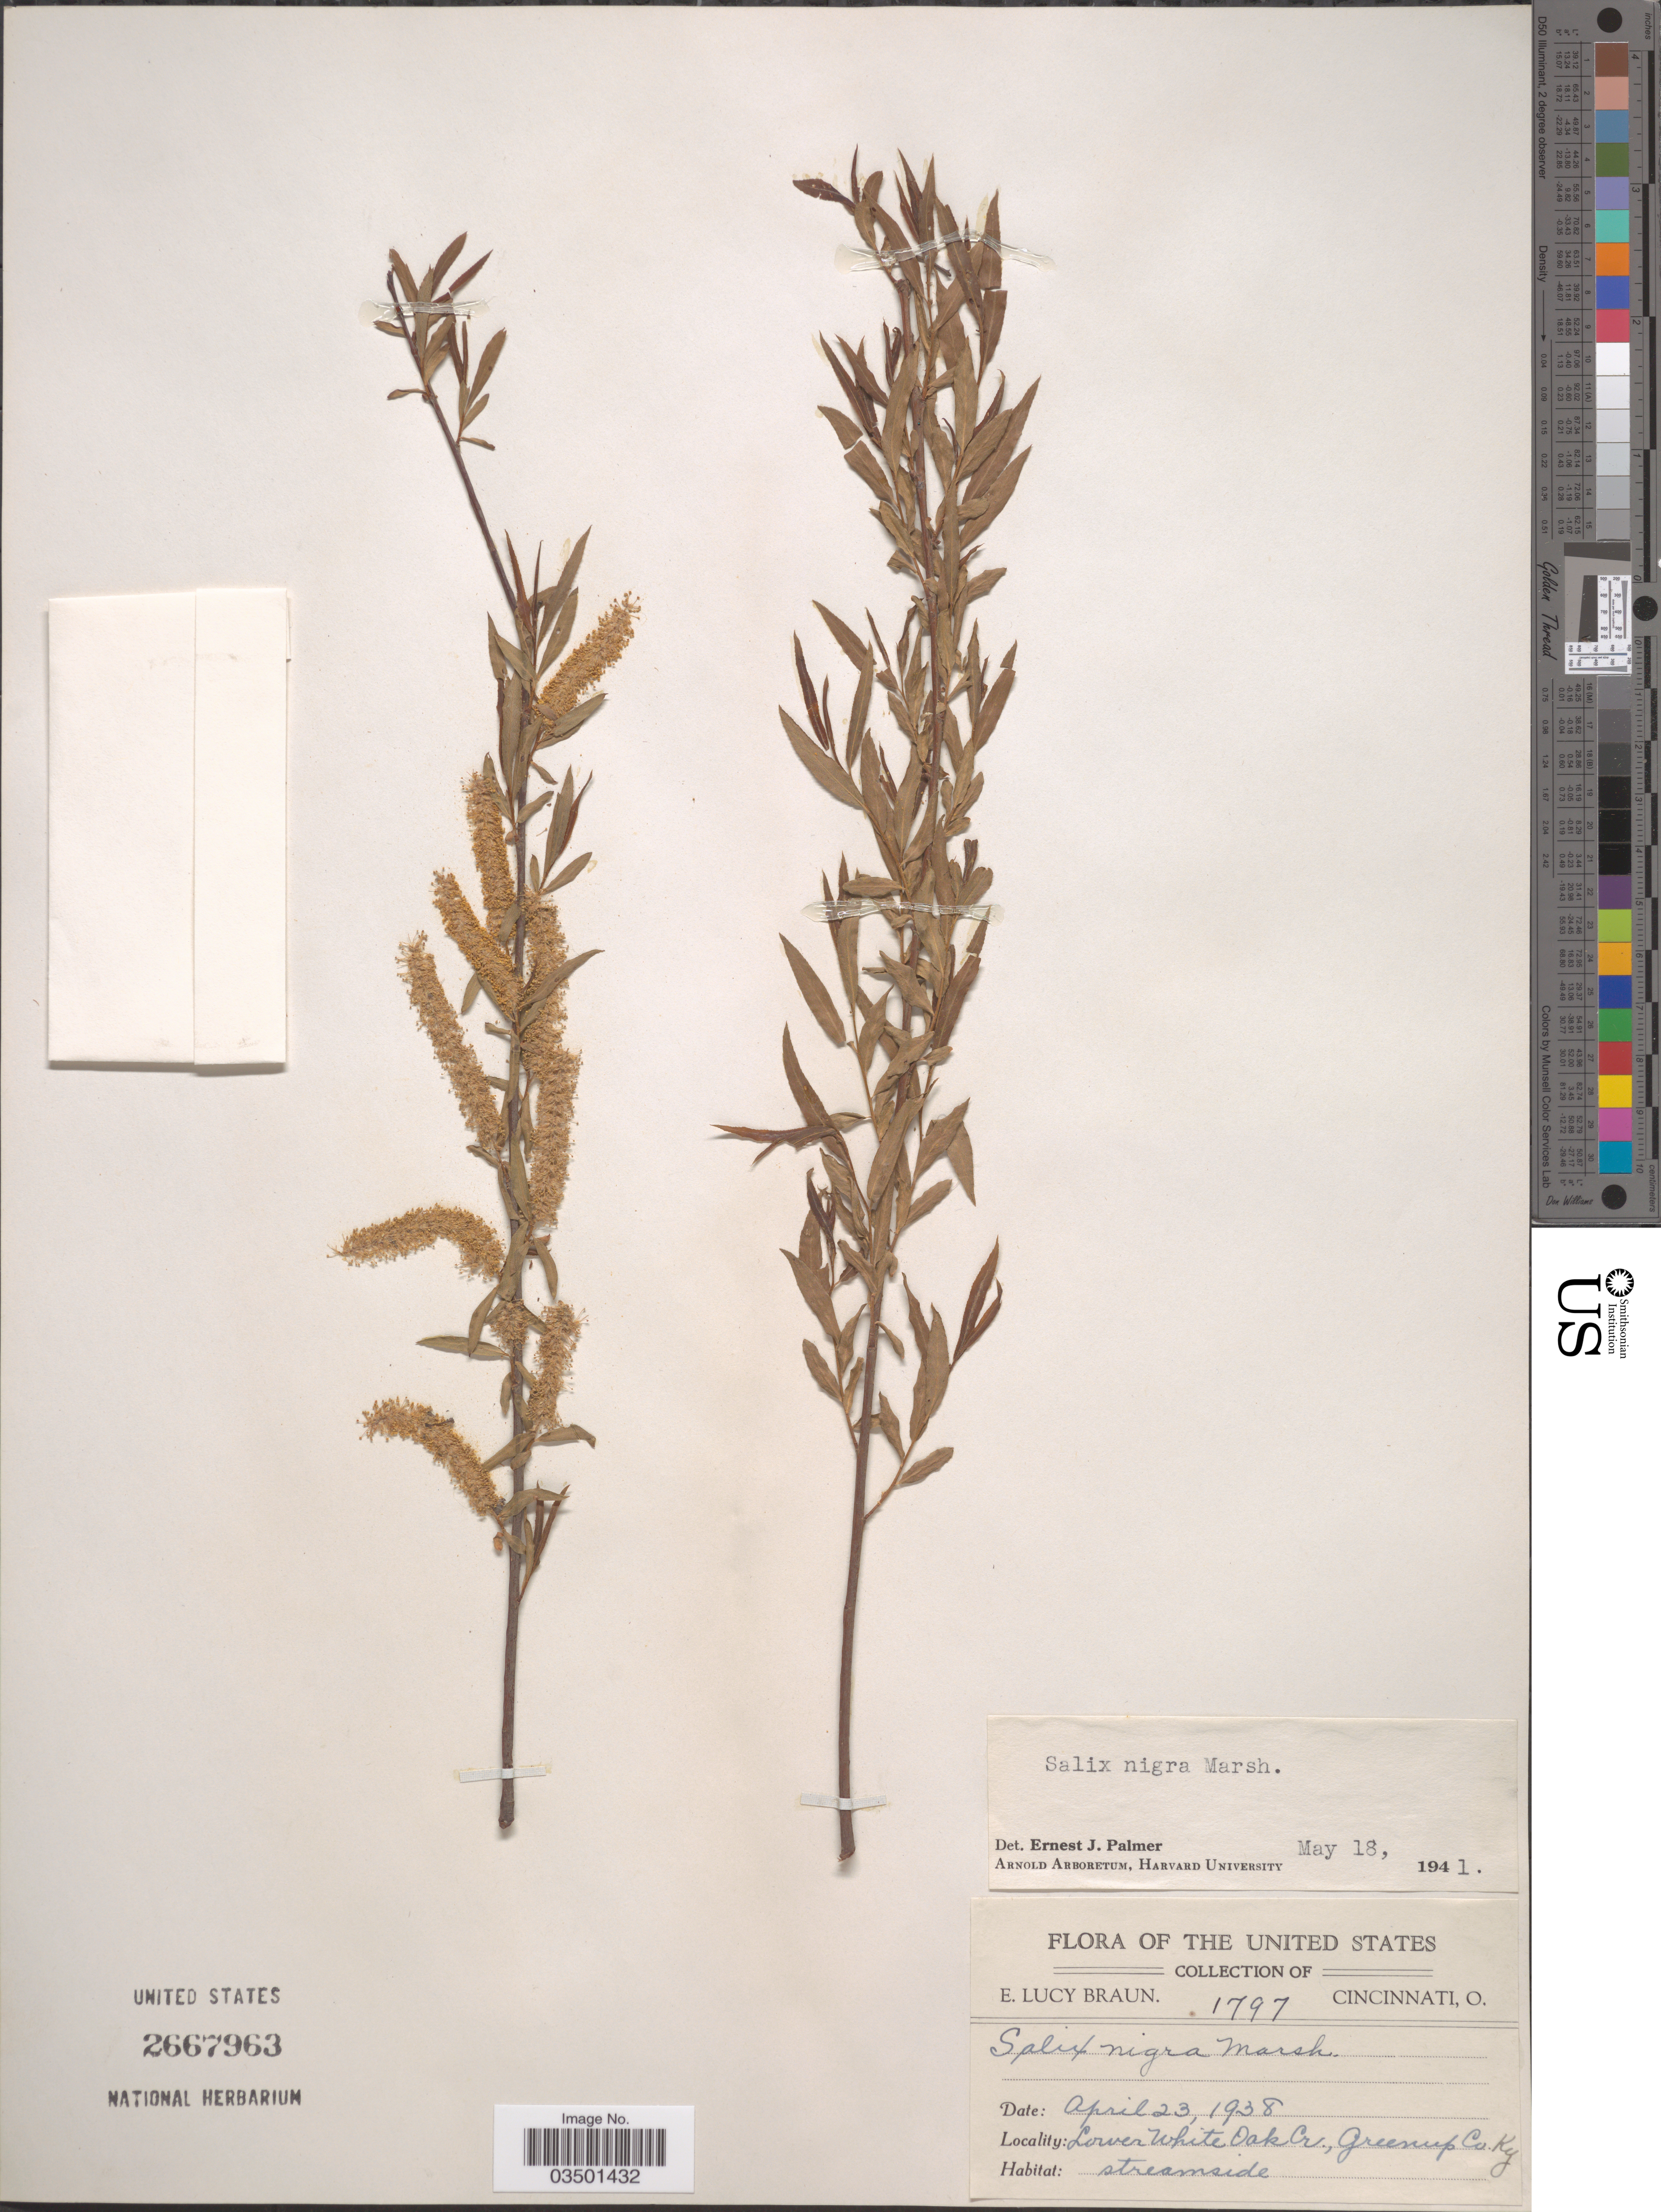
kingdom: Plantae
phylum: Tracheophyta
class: Magnoliopsida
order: Malpighiales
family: Salicaceae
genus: Salix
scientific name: Salix nigra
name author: Marshall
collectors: E. L. Braun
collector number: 1797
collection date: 1938-04-23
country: United States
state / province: Kentucky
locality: Lower White Oak Cr., Greenup Co.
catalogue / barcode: US 2667963